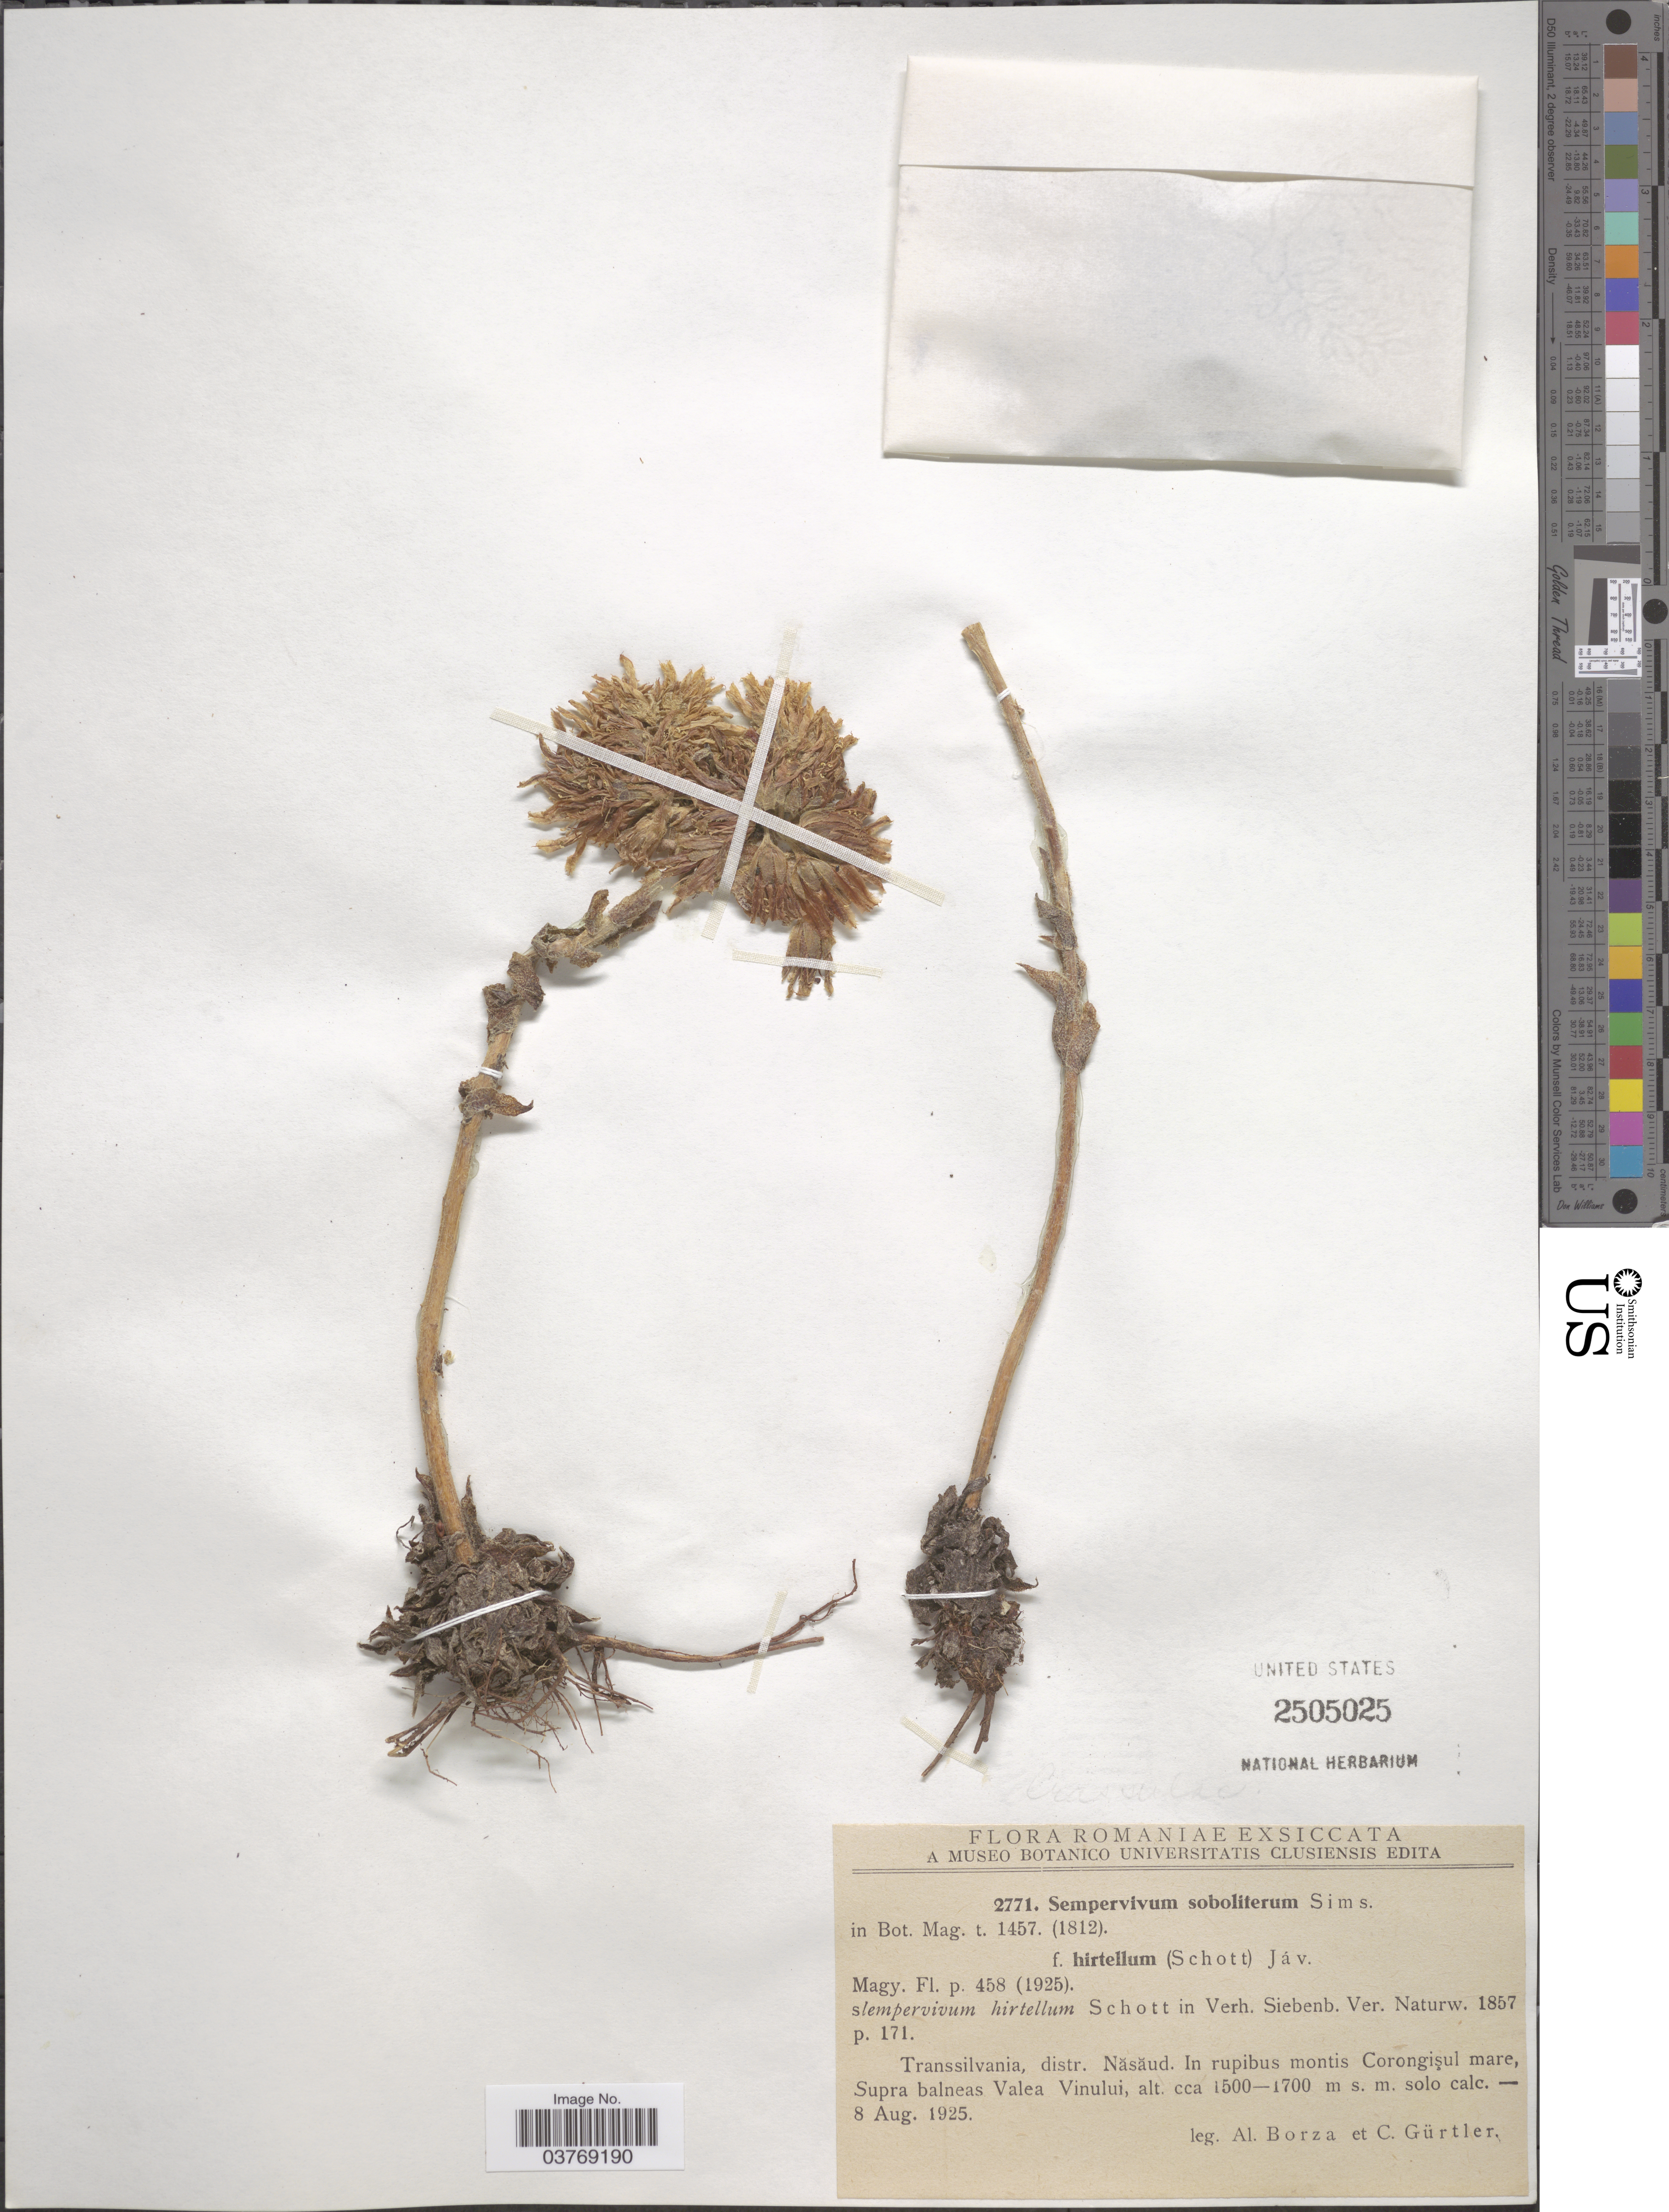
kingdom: Plantae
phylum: Tracheophyta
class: Magnoliopsida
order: Saxifragales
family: Crassulaceae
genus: Sempervivum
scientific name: Sempervivum soboliferum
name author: Sims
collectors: A. Borza & C. Gürtler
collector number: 2771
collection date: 1925-08-08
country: Romania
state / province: Bistrita-Nasaud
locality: Transsilvania, distr. Năsăud. In rupibus montis Corongisul mare, Supra balneas Valea Vinului.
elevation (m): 1500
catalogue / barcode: US 2505025